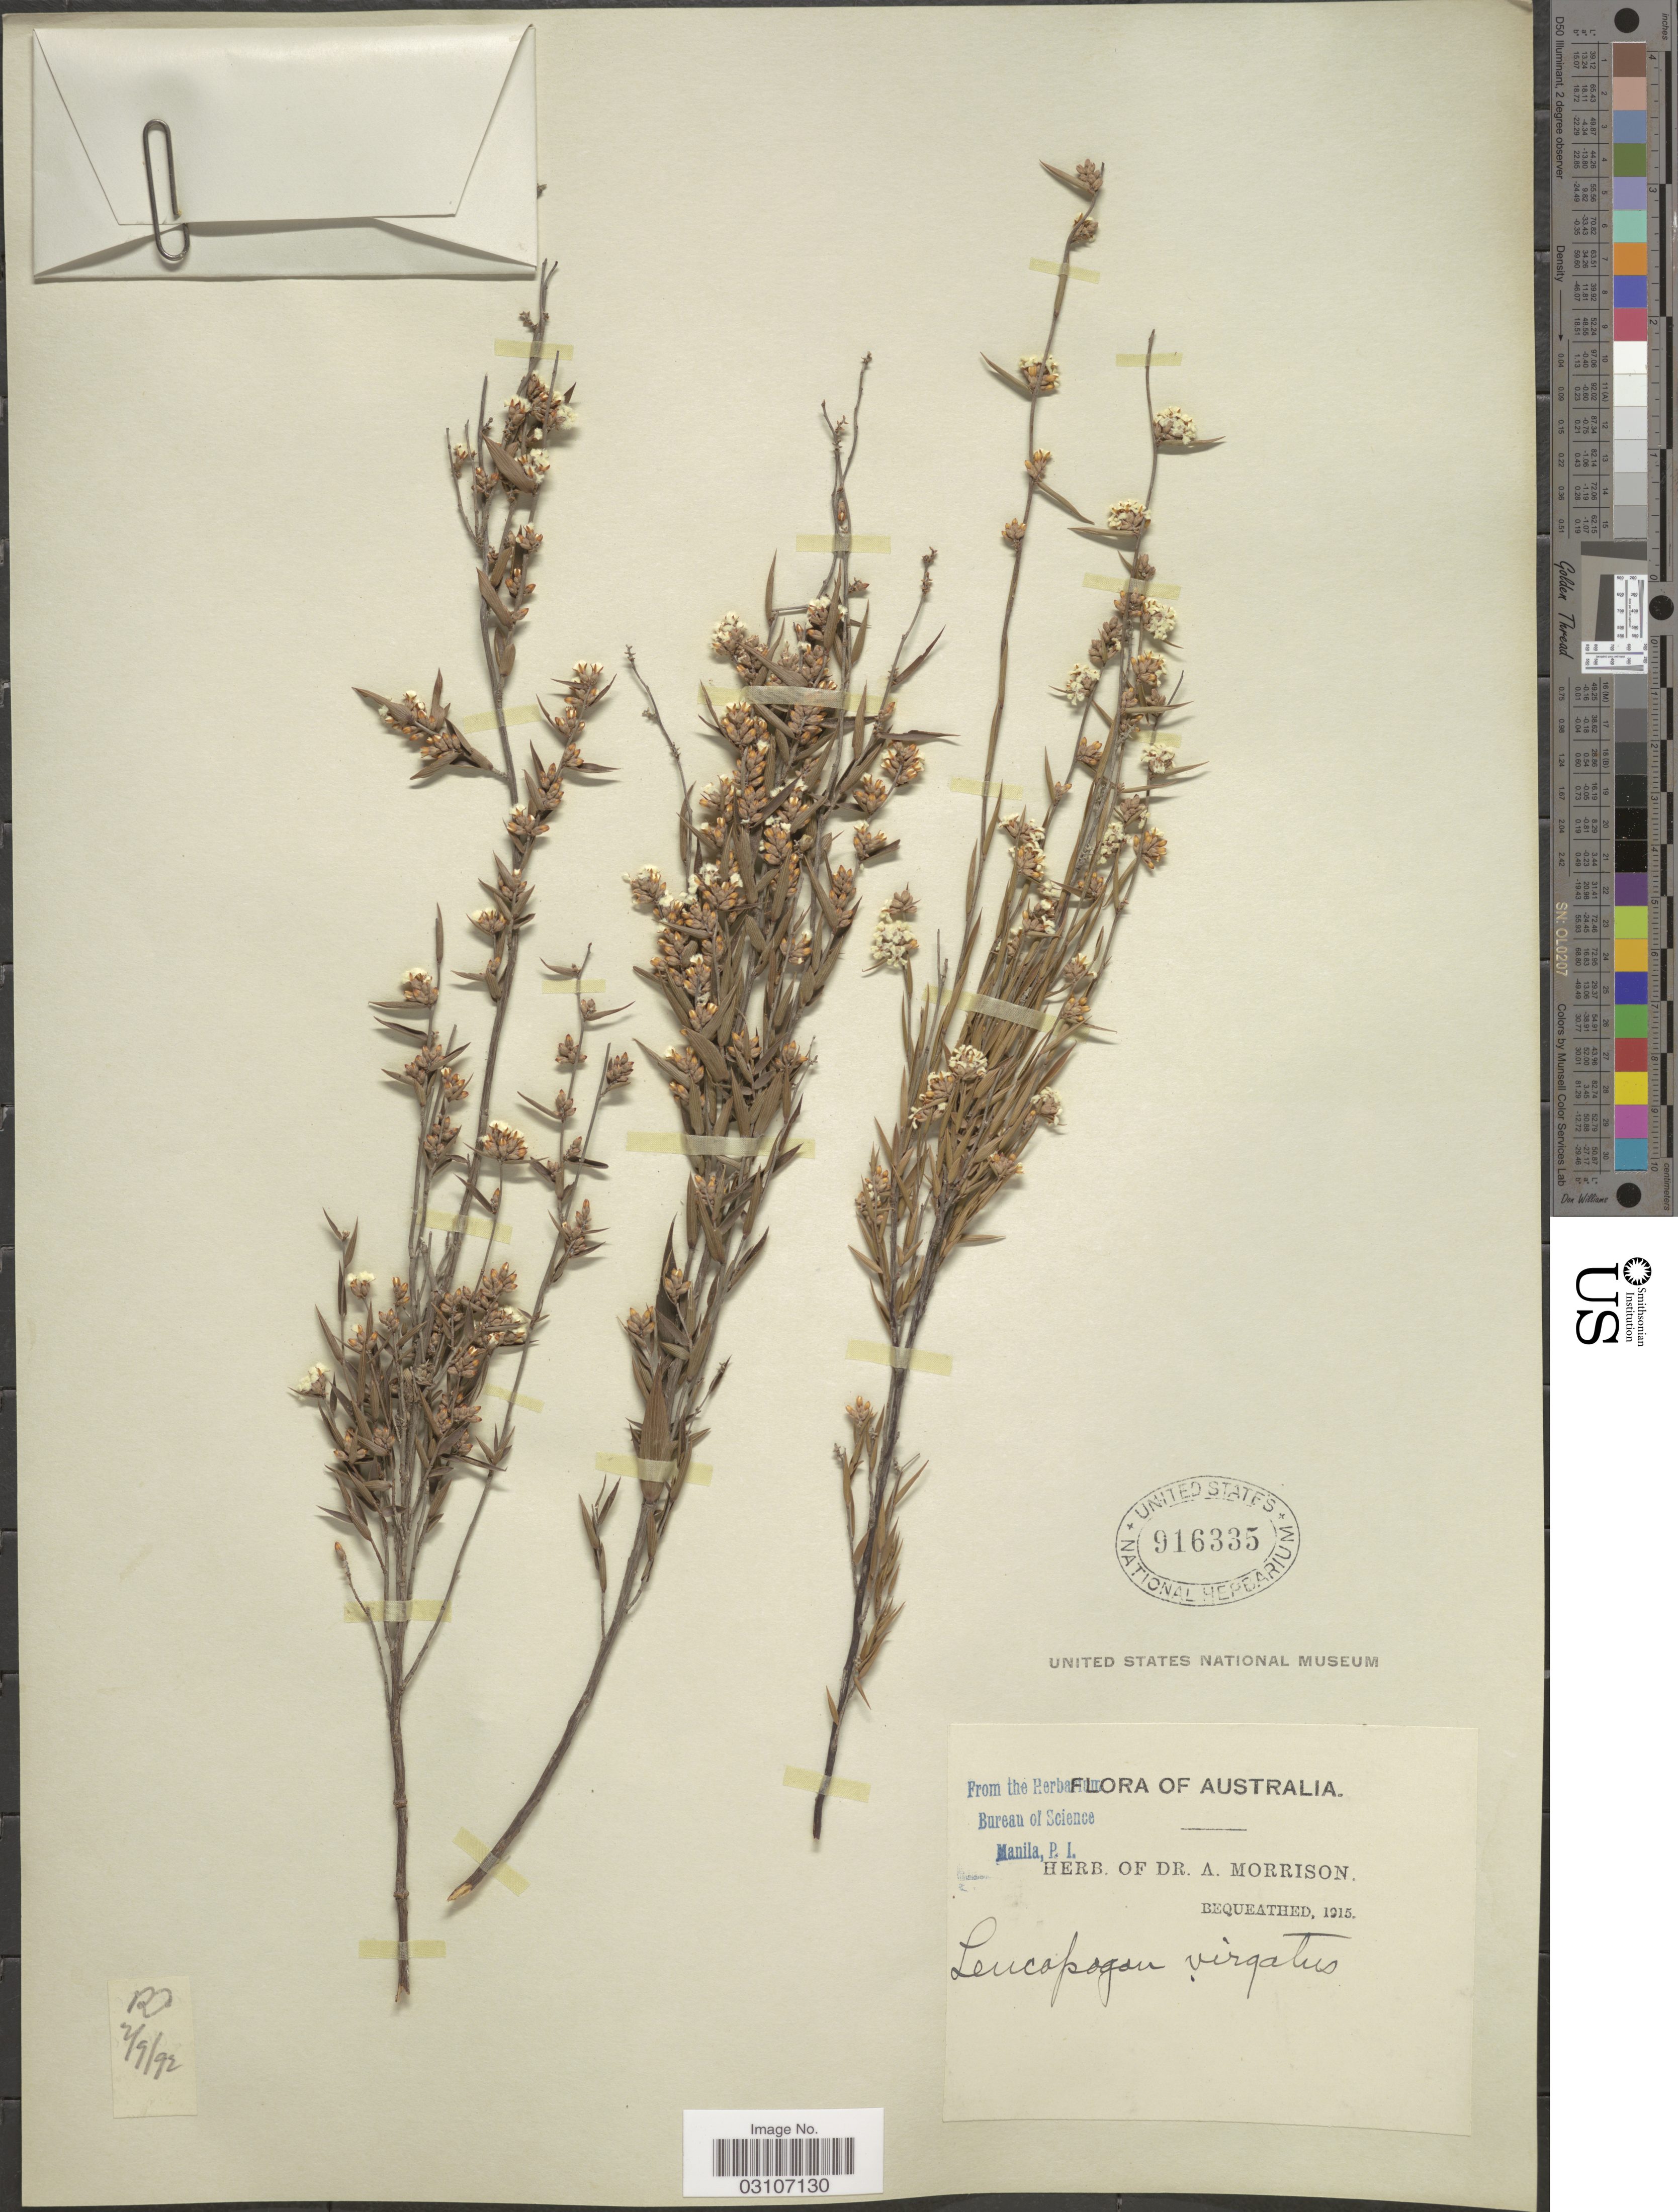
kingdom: Plantae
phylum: Tracheophyta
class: Magnoliopsida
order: Ericales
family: Ericaceae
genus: Leucopogon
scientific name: Leucopogon virgatus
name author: R. Br.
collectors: ex herb. Dr. A. Morrison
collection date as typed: Transcribed d/m/y: 2/9/92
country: Australia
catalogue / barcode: US 916335